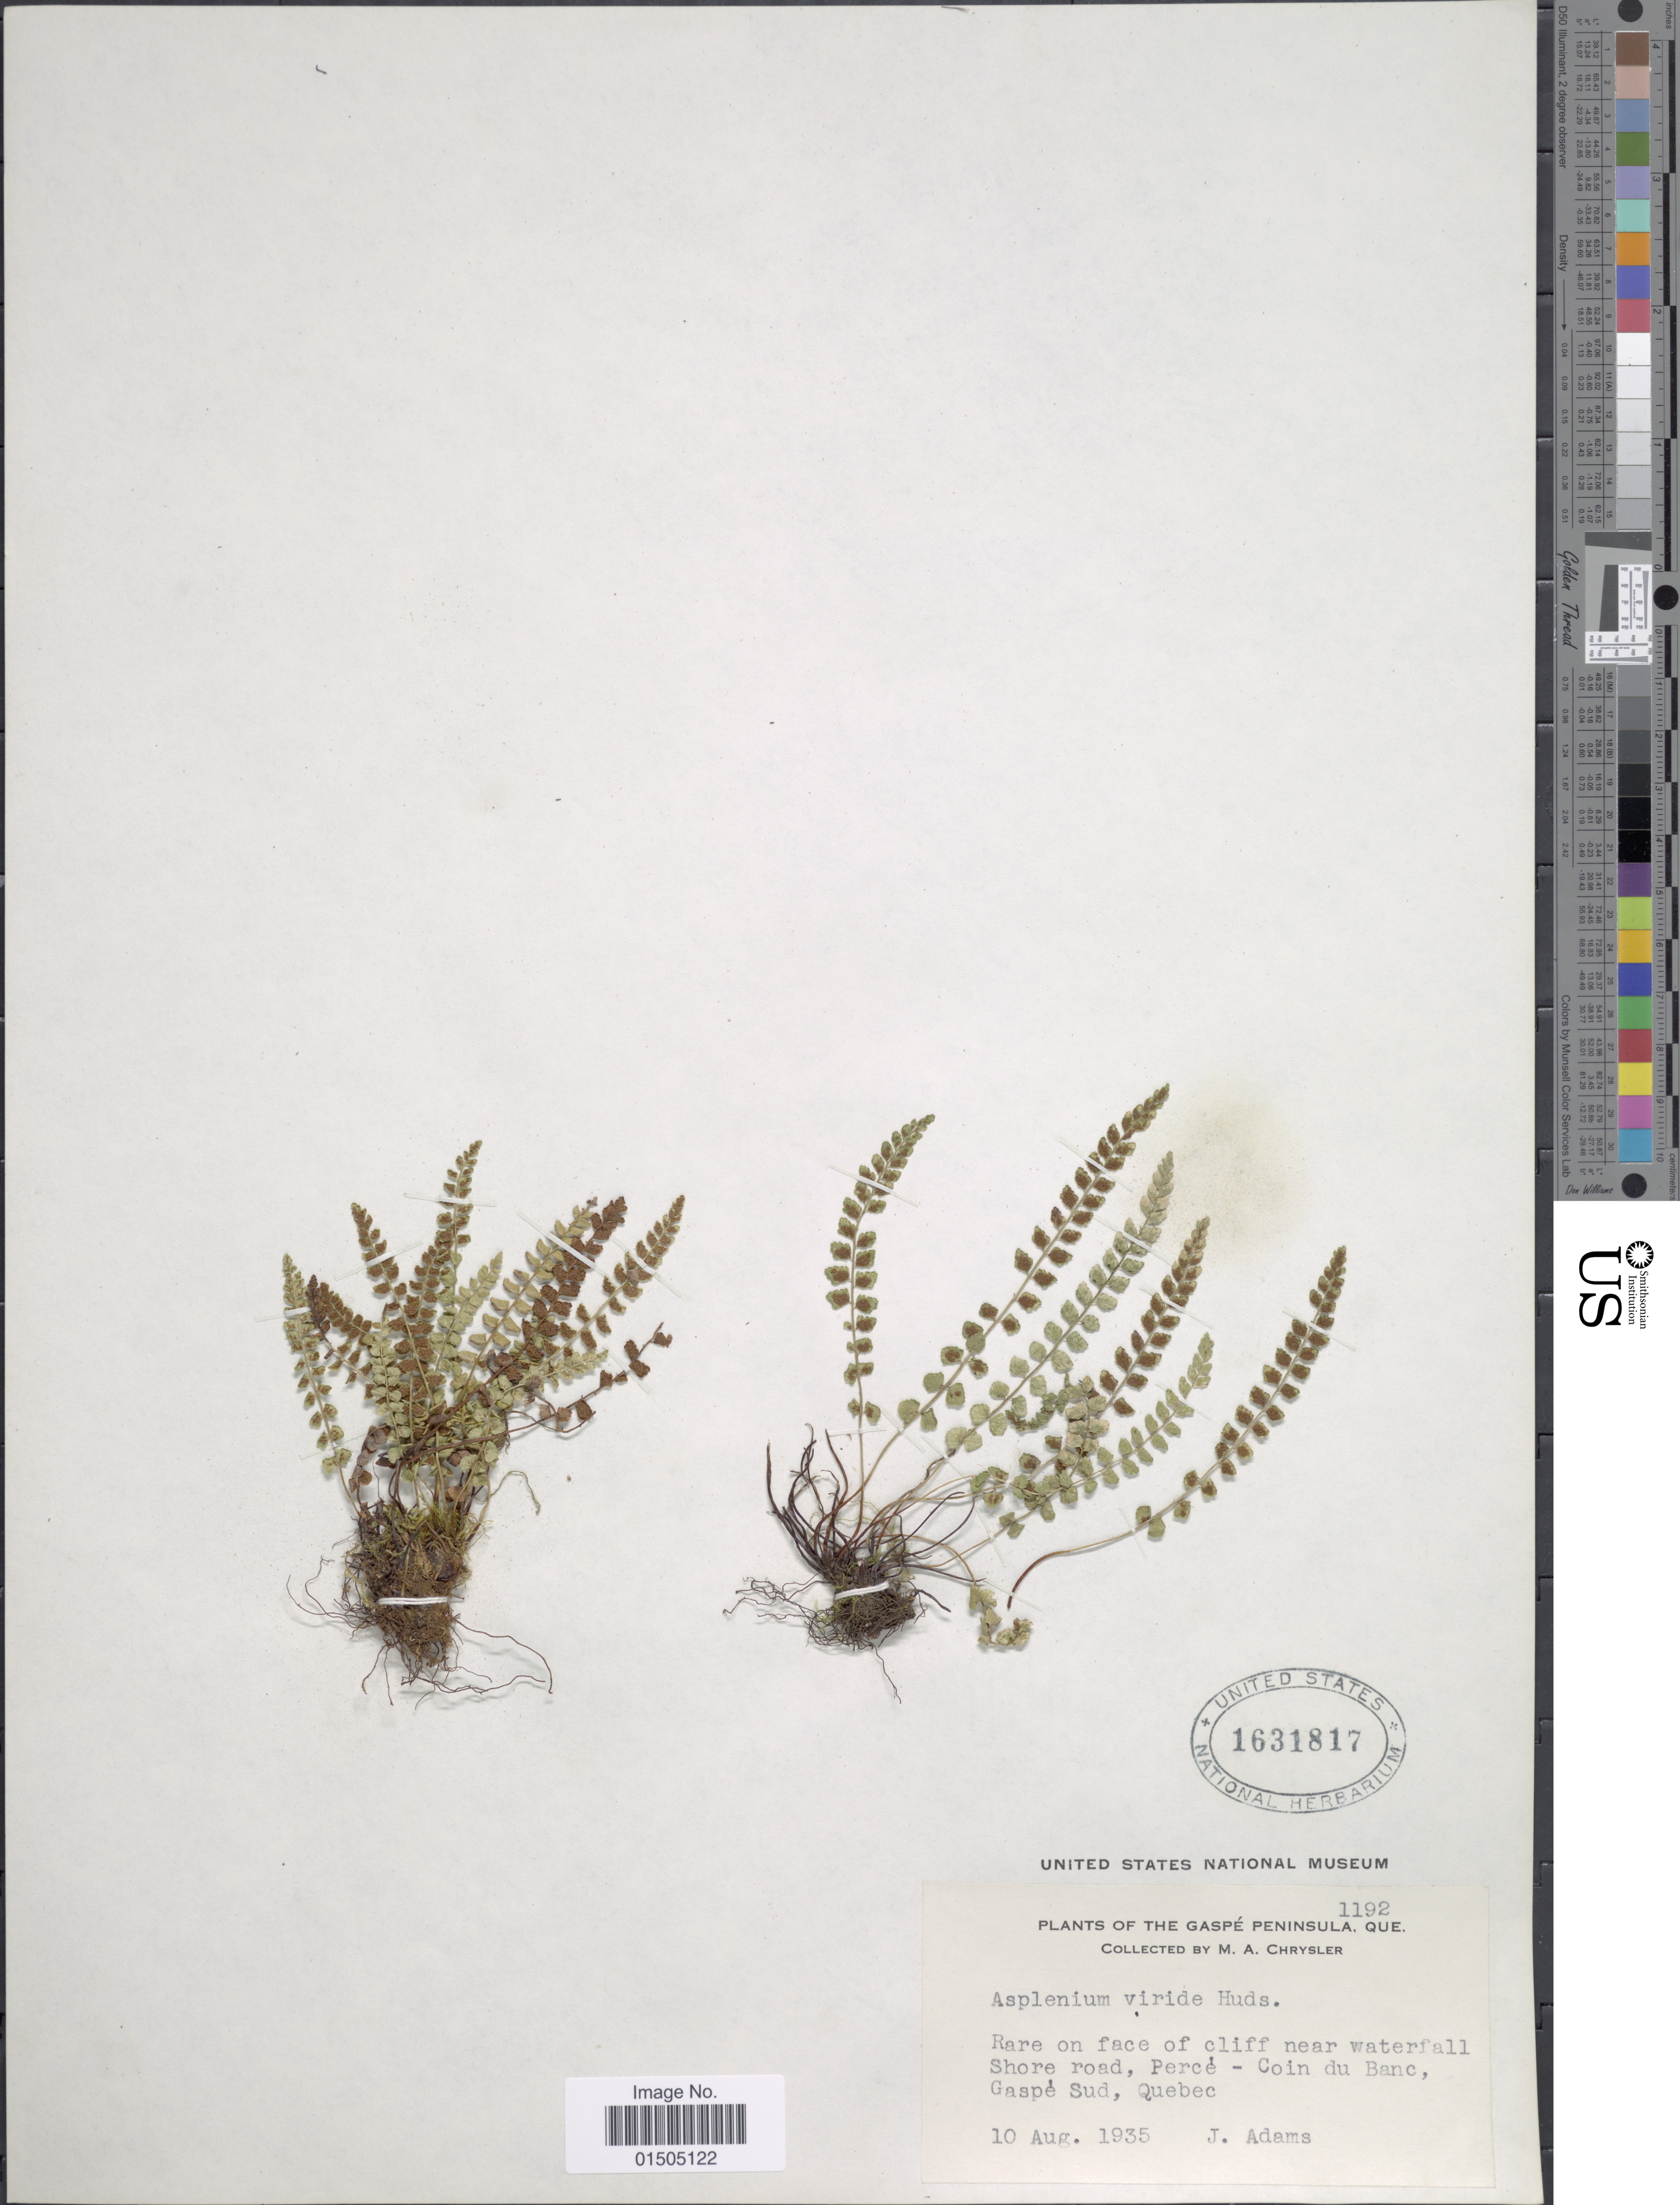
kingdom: Plantae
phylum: Tracheophyta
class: Polypodiopsida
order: Polypodiales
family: Aspleniaceae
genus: Asplenium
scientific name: Asplenium trichomanes-ramosum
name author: L.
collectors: M. A. Chrysler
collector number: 1192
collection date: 1935-08-10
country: Canada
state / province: Quebec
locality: Gaspé Peninsula. Rare on face of cliff near waterfall Shore road, Percé - Coin du Banc, Gaspé Sud.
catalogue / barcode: US 1631817